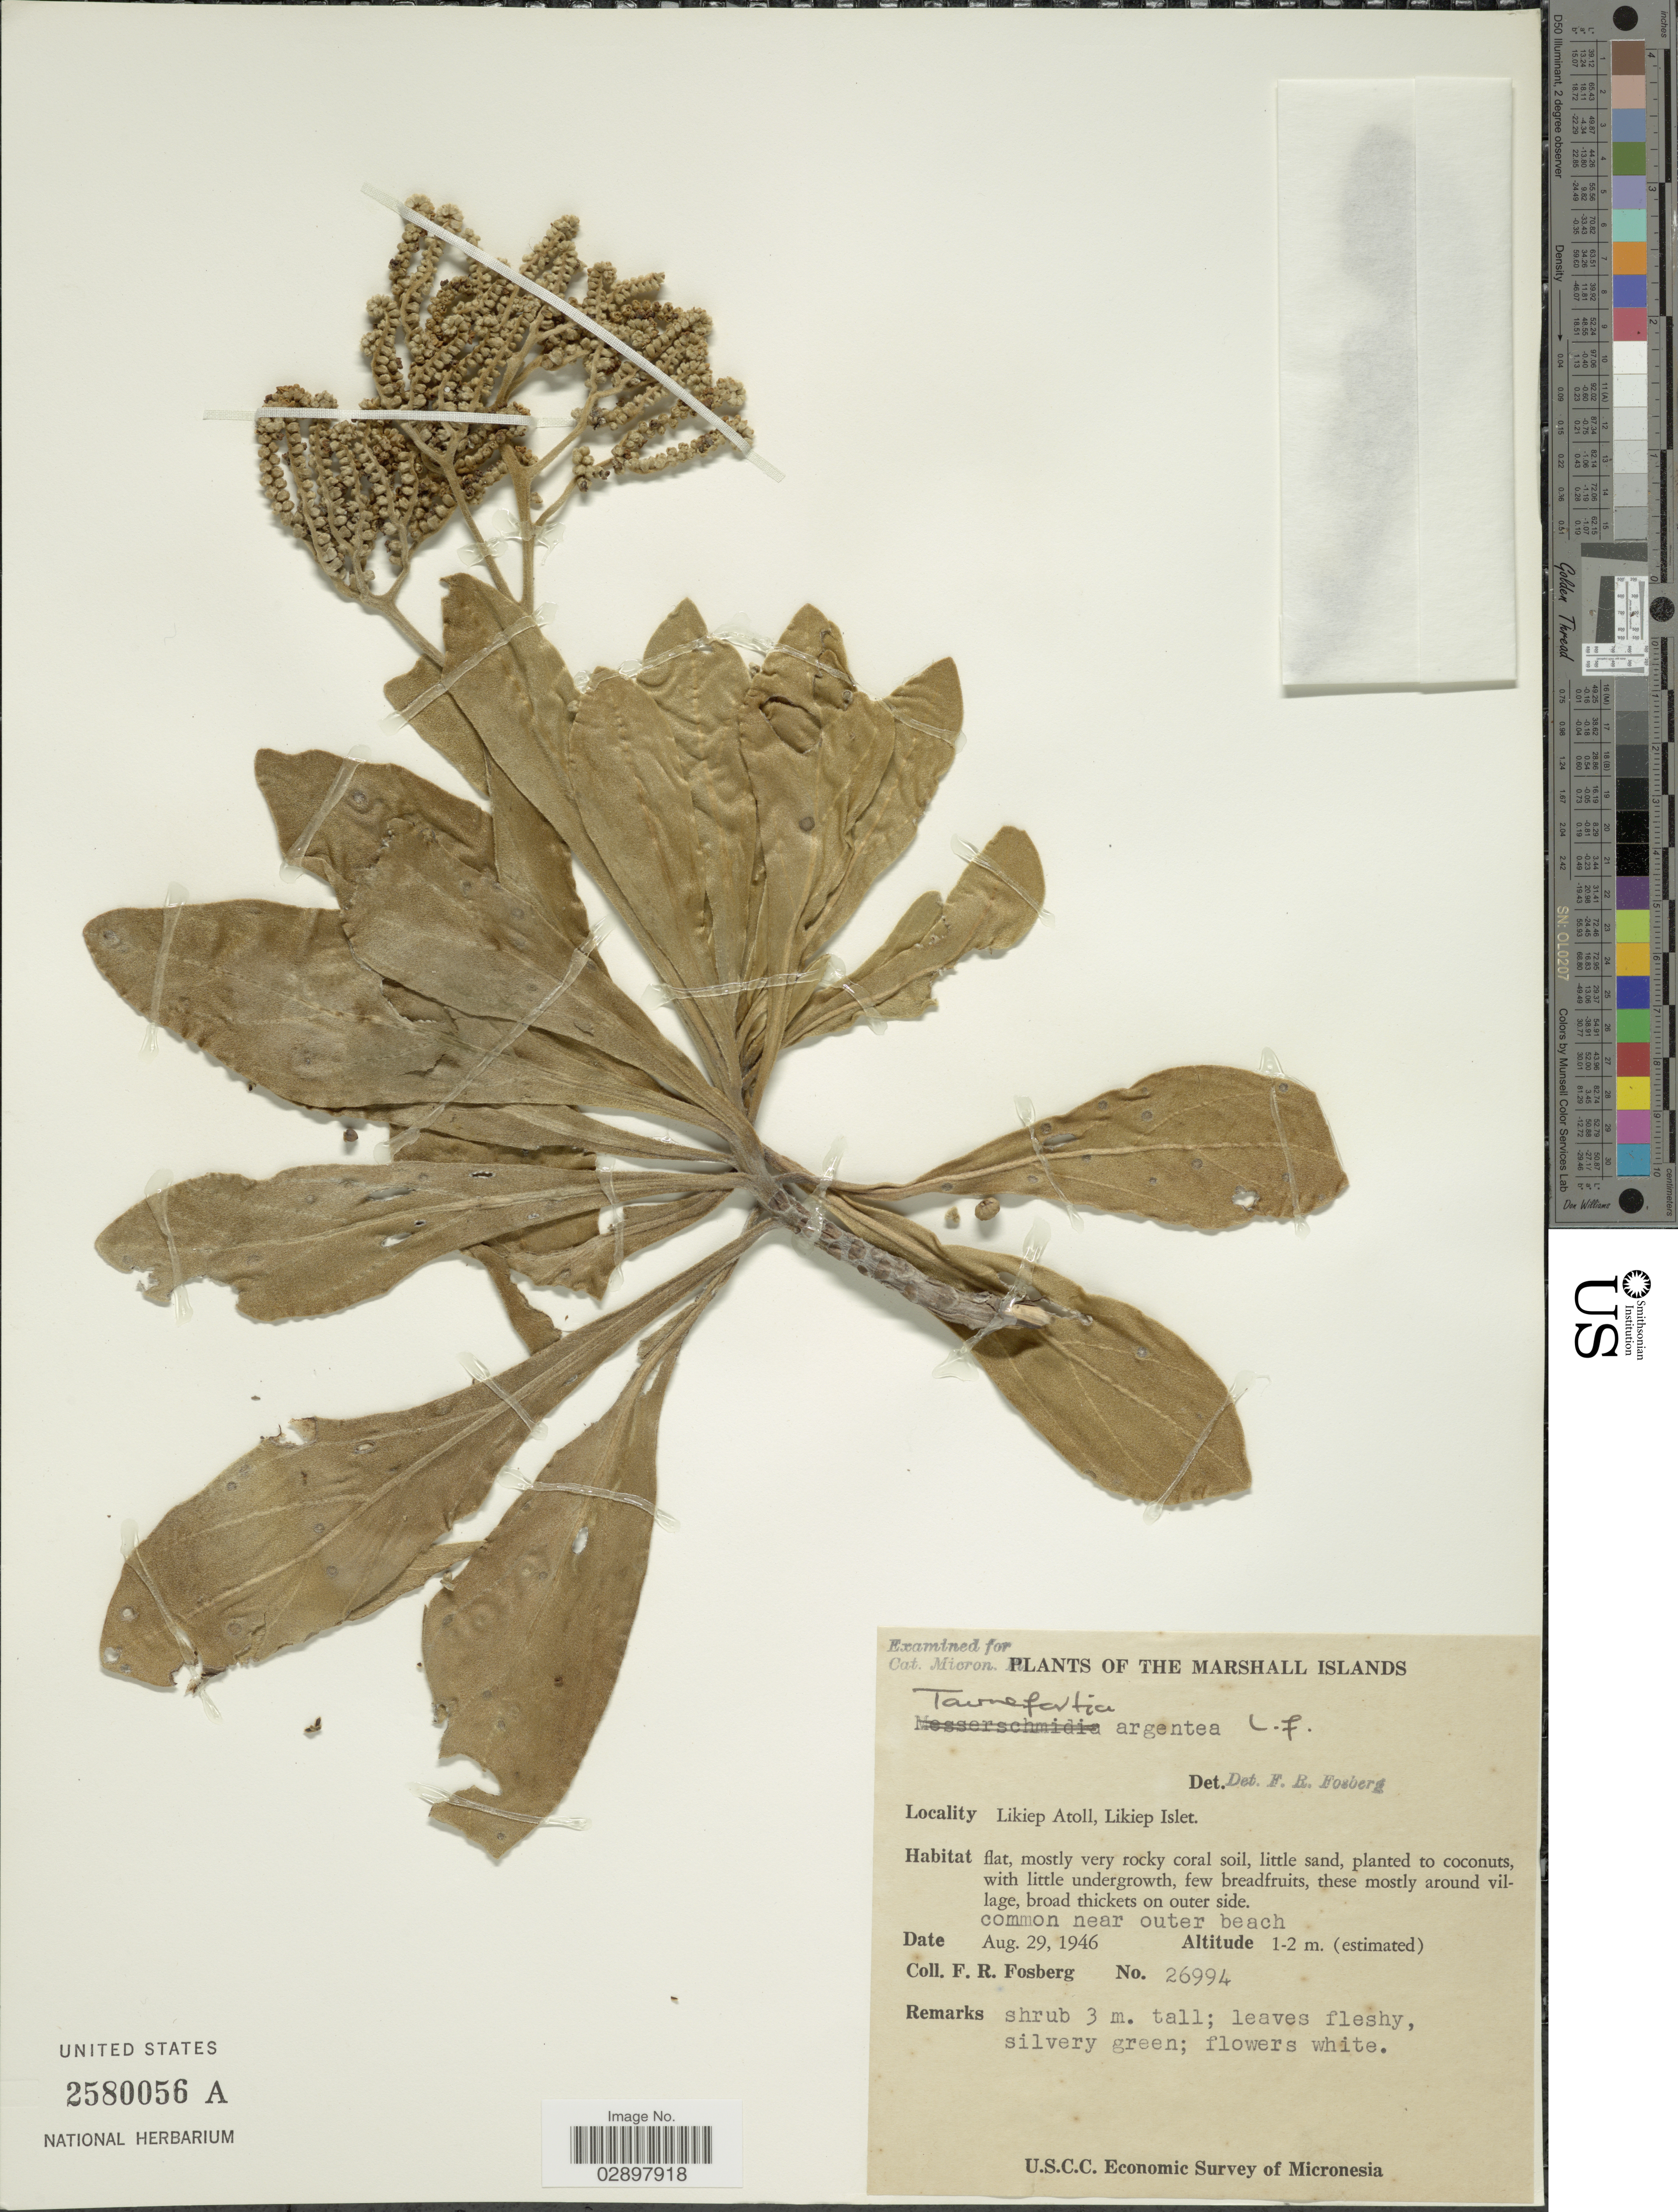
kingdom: Plantae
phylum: Tracheophyta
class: Magnoliopsida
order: Boraginales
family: Heliotropiaceae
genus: Heliotropium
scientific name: Heliotropium arboreum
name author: (Blanco) Mabberley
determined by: Wagner, W. L., (BOT), Smithsonian Institution - National Museum of Natural History (UNITED STATES)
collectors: F. R. Fosberg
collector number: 26994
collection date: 1946-08-29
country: Marshall Islands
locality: Likiep Atoll, Likiep Islet.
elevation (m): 1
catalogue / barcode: US 2580056A